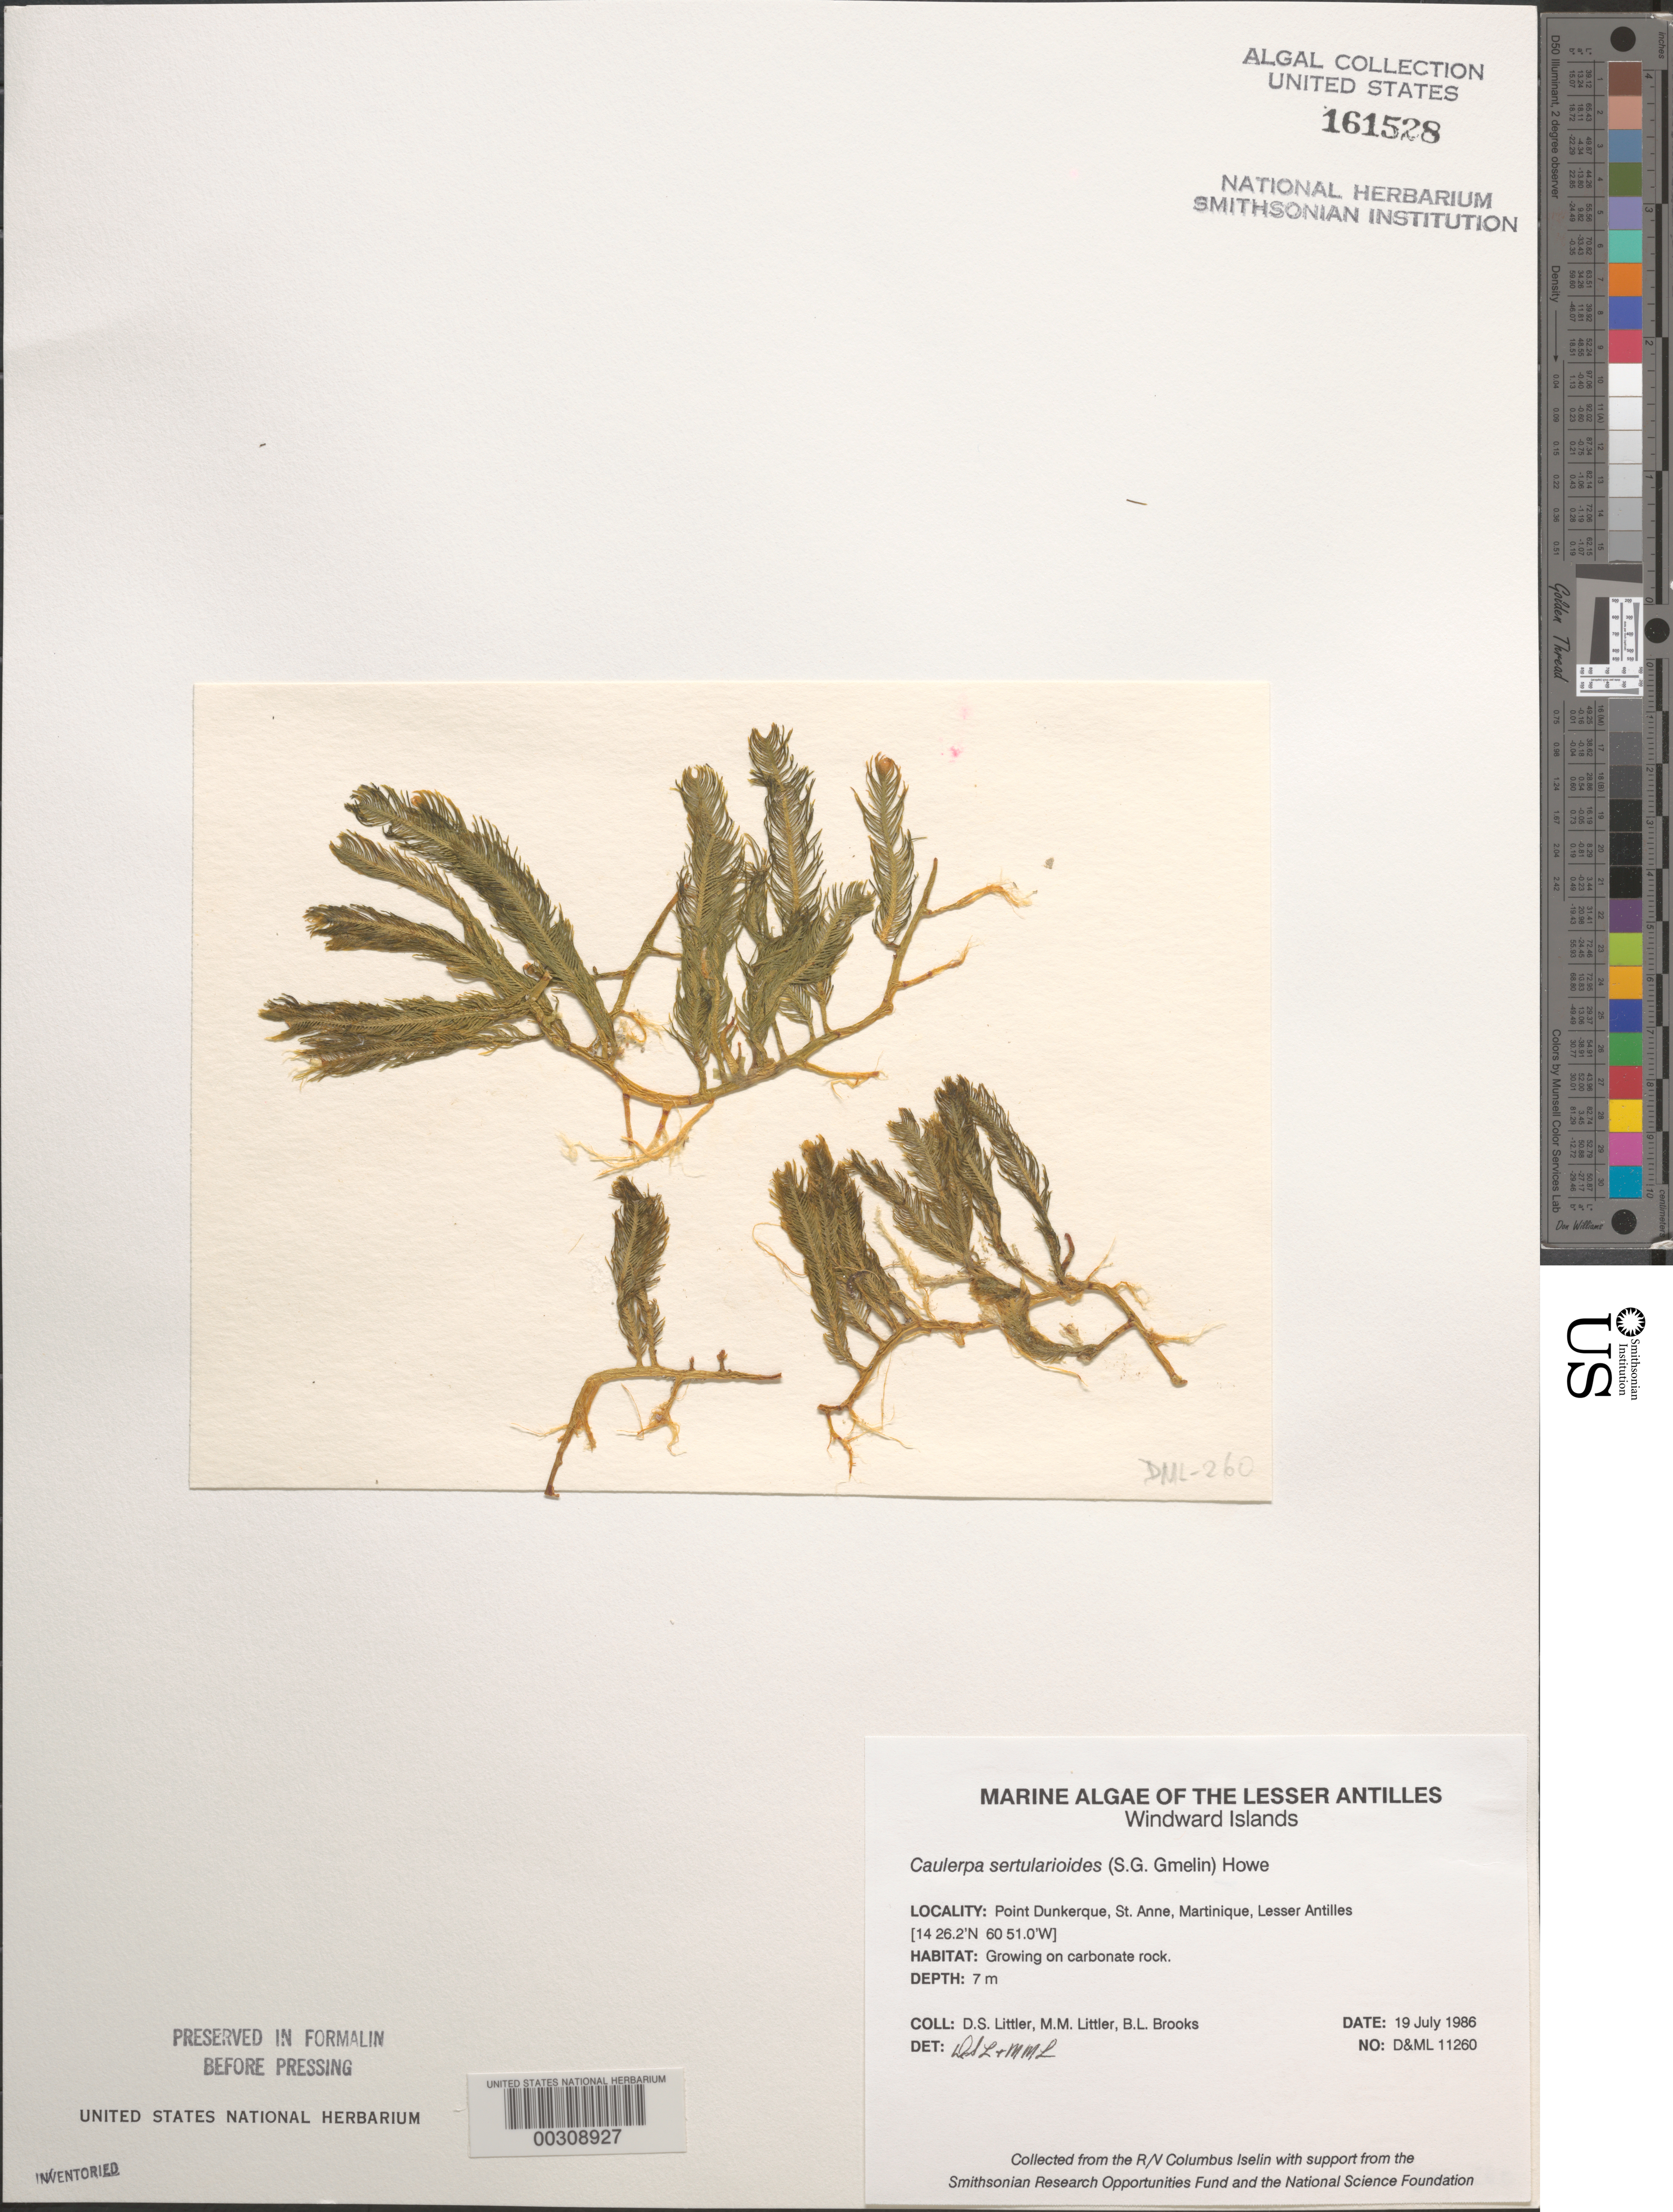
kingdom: Plantae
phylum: Chlorophyta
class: Ulvophyceae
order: Bryopsidales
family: Caulerpaceae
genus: Caulerpa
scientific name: Caulerpa sertularioides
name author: (S.G. Gmel.) M. Howe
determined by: Littler, D. S.; Littler, M. M.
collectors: D. S. Littler, M. M. Littler & B. Brooks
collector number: D&ML 11260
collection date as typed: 19 Jul 1986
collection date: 1986-07-19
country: Martinique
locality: Pointe Dunkerque, St. Anne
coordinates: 14 26.2'N, 60 51.0'W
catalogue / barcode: US 161528